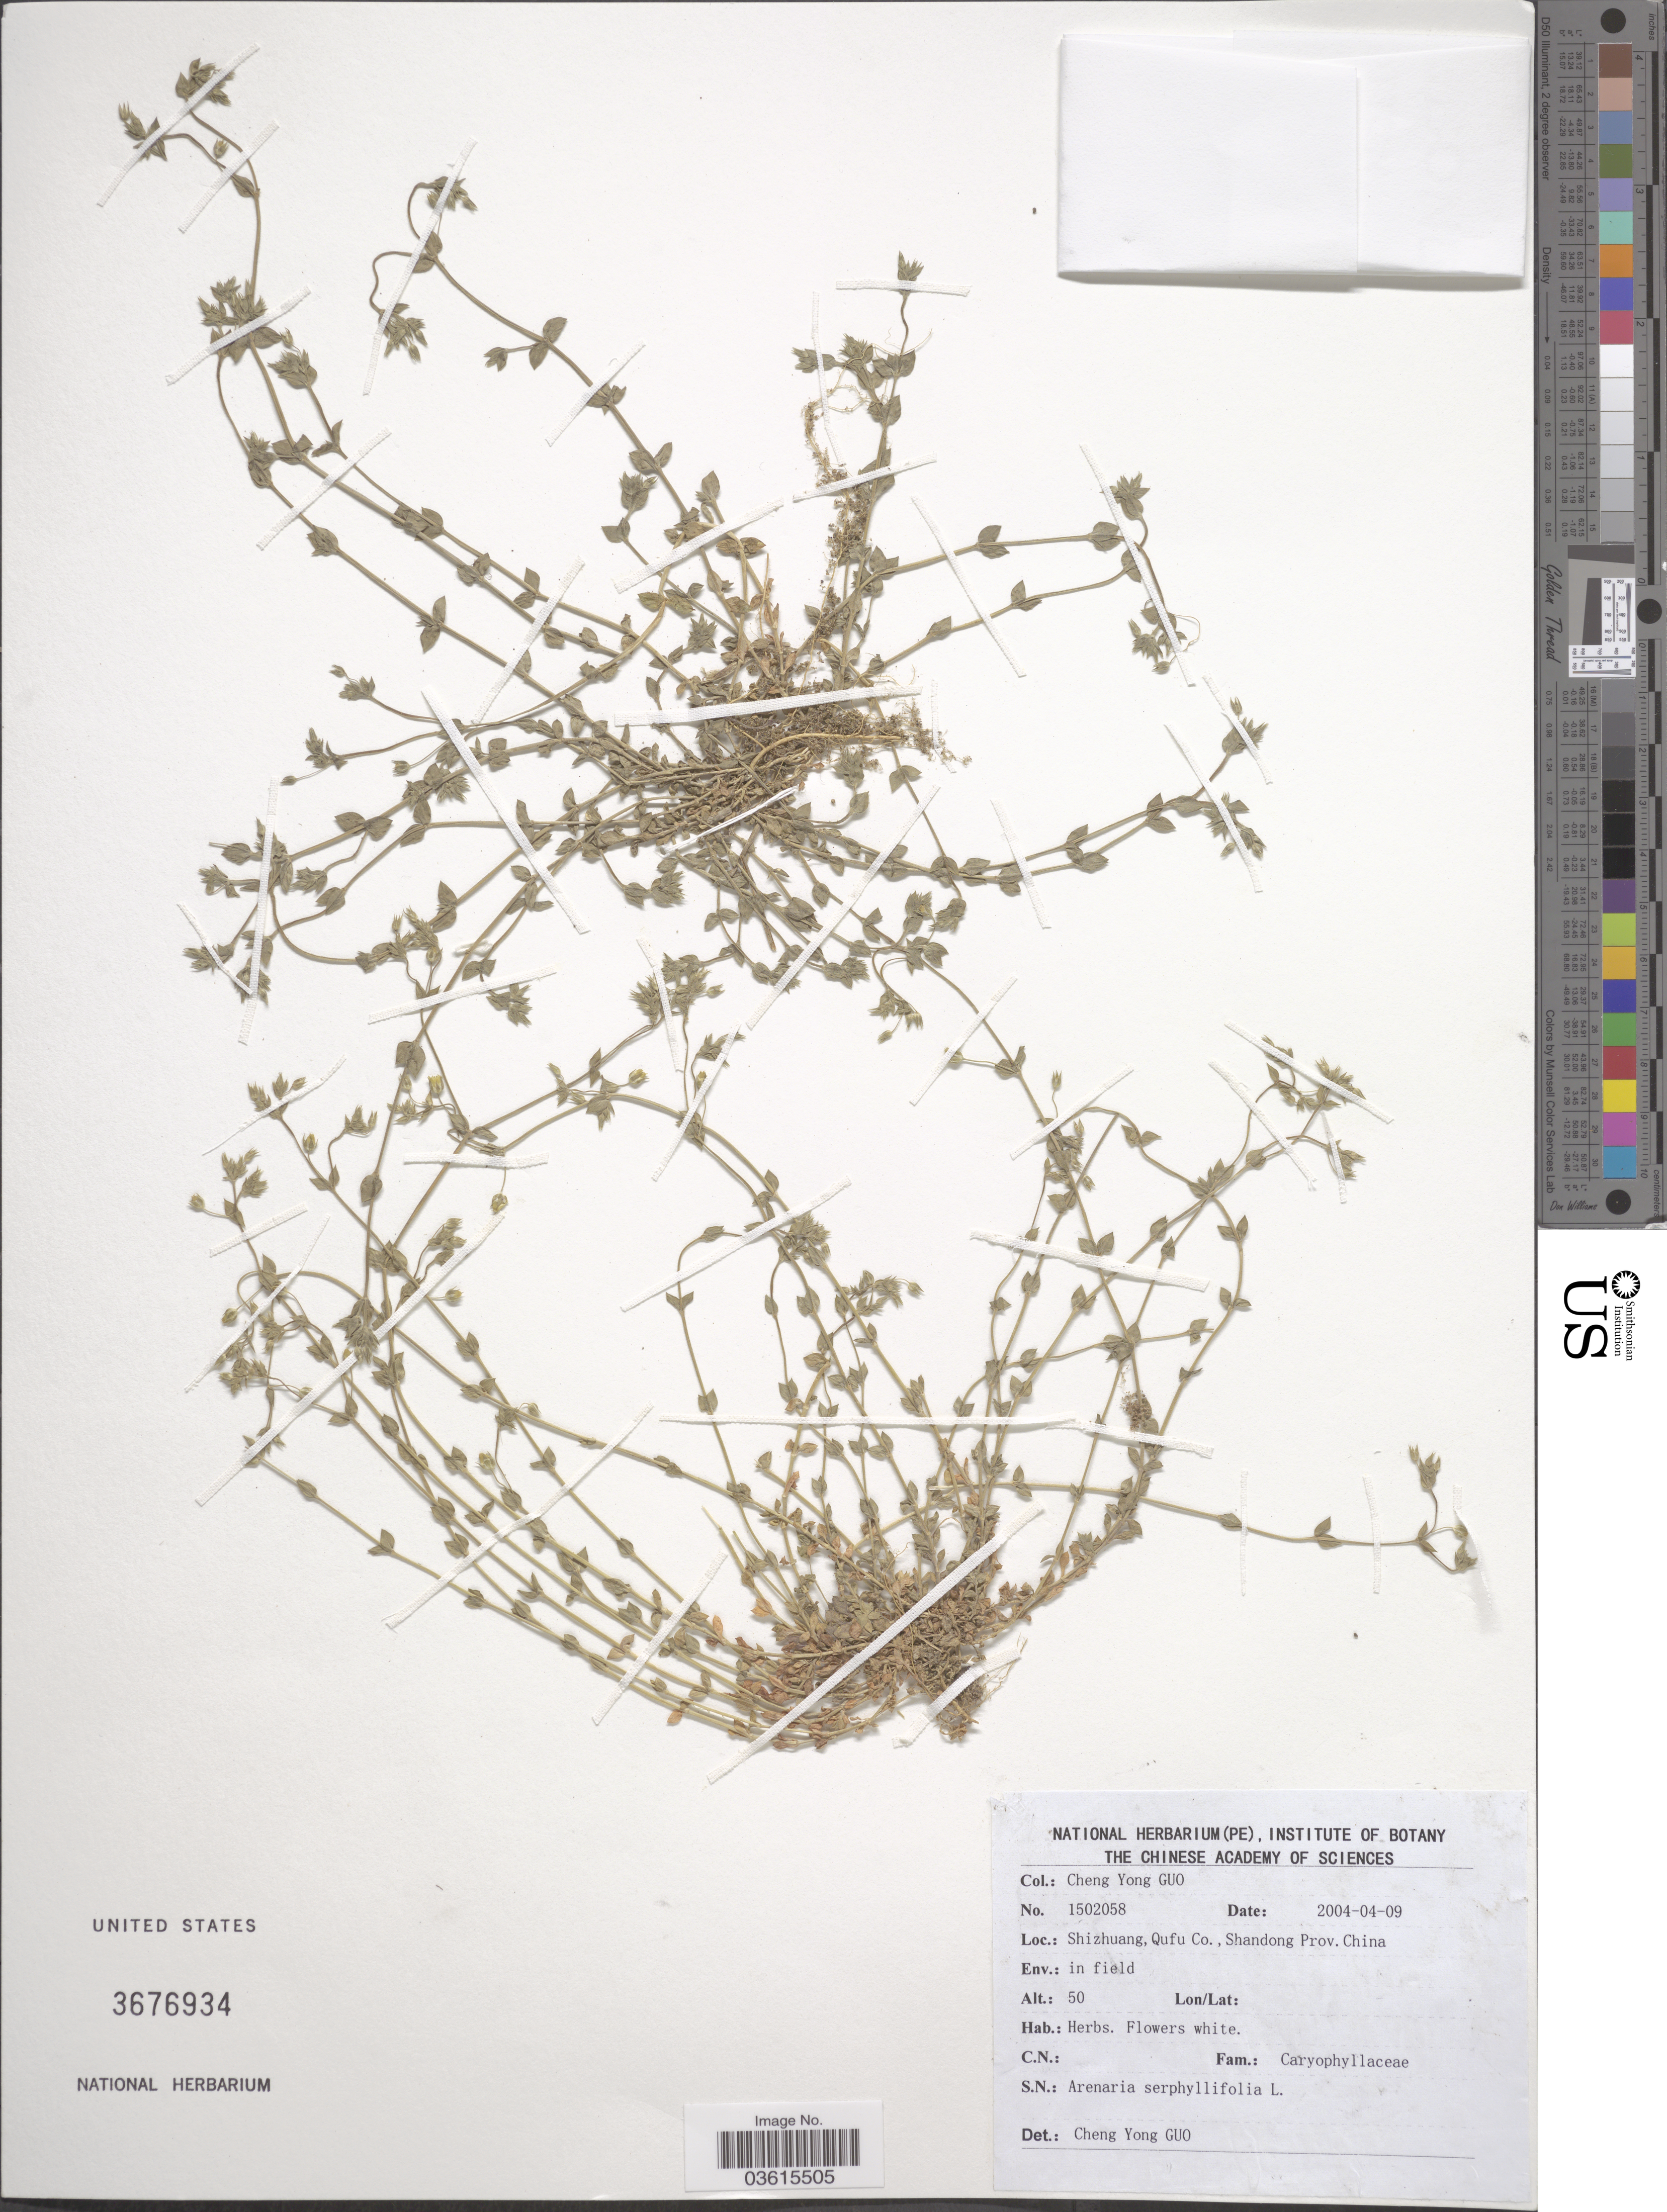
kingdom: Plantae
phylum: Tracheophyta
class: Magnoliopsida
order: Caryophyllales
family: Caryophyllaceae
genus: Arenaria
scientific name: Arenaria serpyllifolia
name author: L.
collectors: Guo Chengyong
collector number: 1502058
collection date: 2004-04-09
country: China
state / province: Shandong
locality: Shizhuang, Qufu Co.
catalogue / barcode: US 3676934